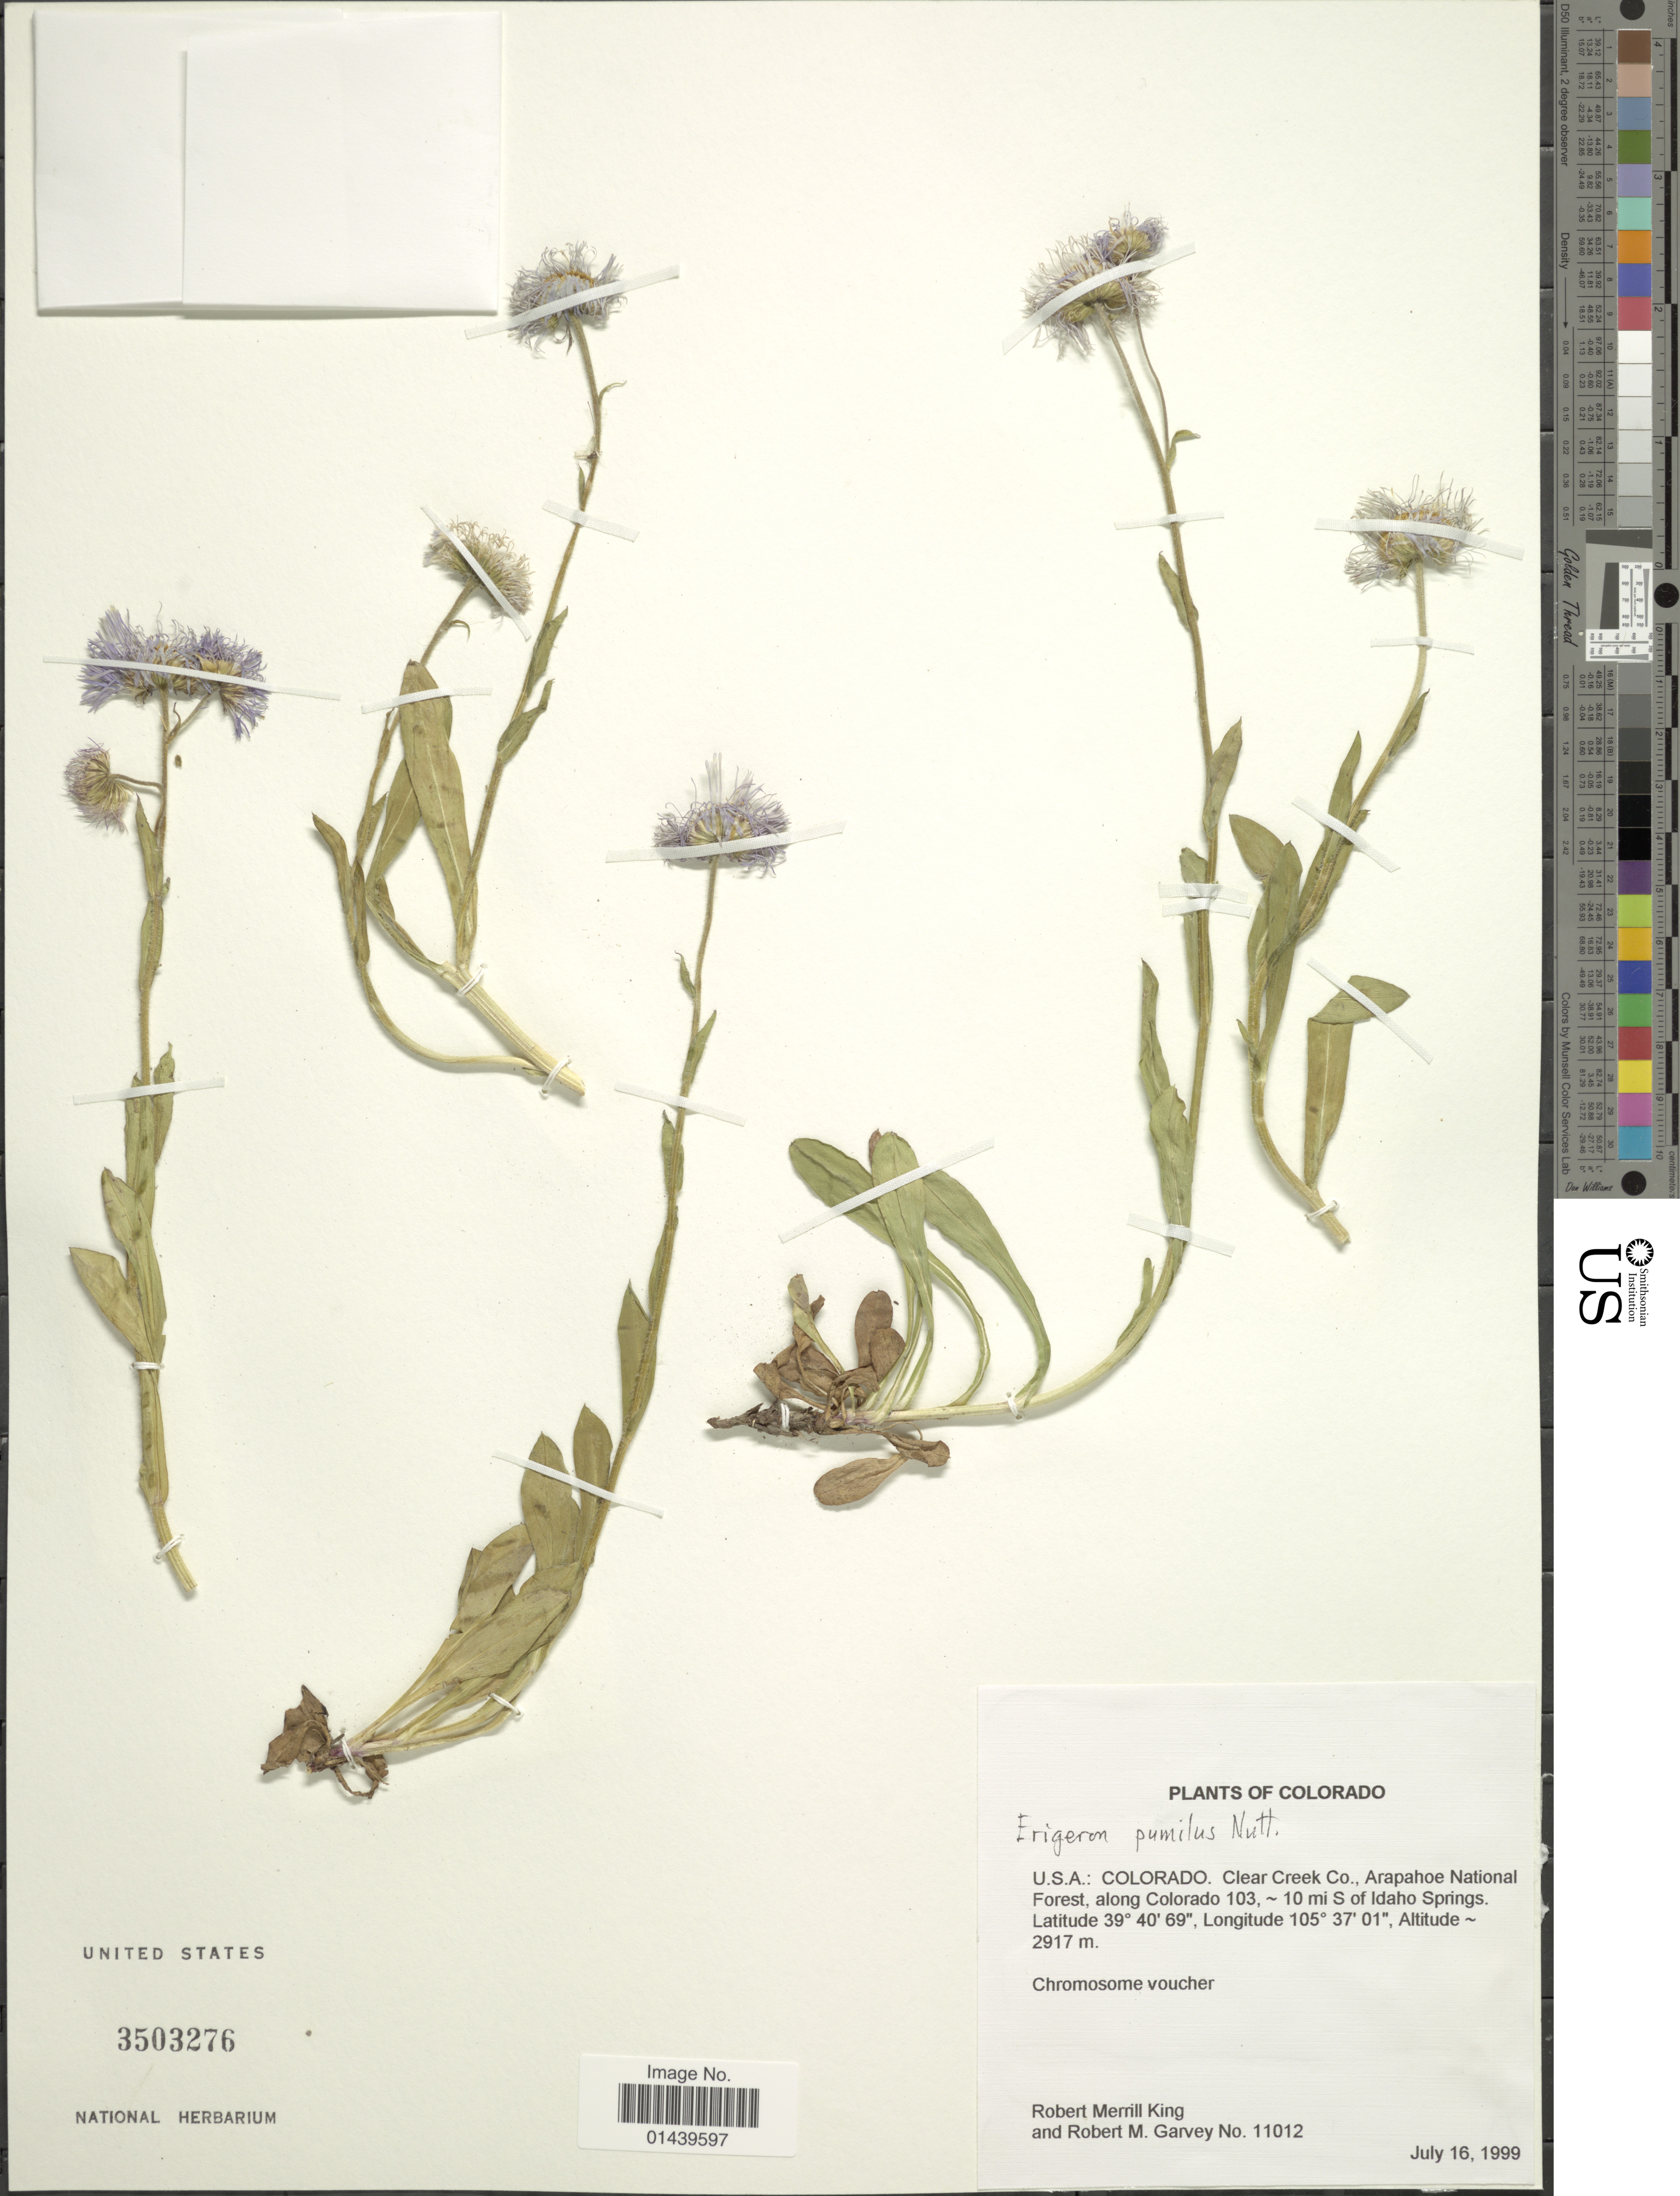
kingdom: Plantae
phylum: Tracheophyta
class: Magnoliopsida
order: Asterales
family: Asteraceae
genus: Erigeron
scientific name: Erigeron pumilus subsp. intermedius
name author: Cronq.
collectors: R. M. King & R. Garvey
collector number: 11012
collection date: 1999-07-16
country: United States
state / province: Colorado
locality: U.S.A.: Clear Creek Co., Arapahoe National Forest, along Colorado 103, - 10 mi S of Idaho Springs.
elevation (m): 2917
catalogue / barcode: US 3503276